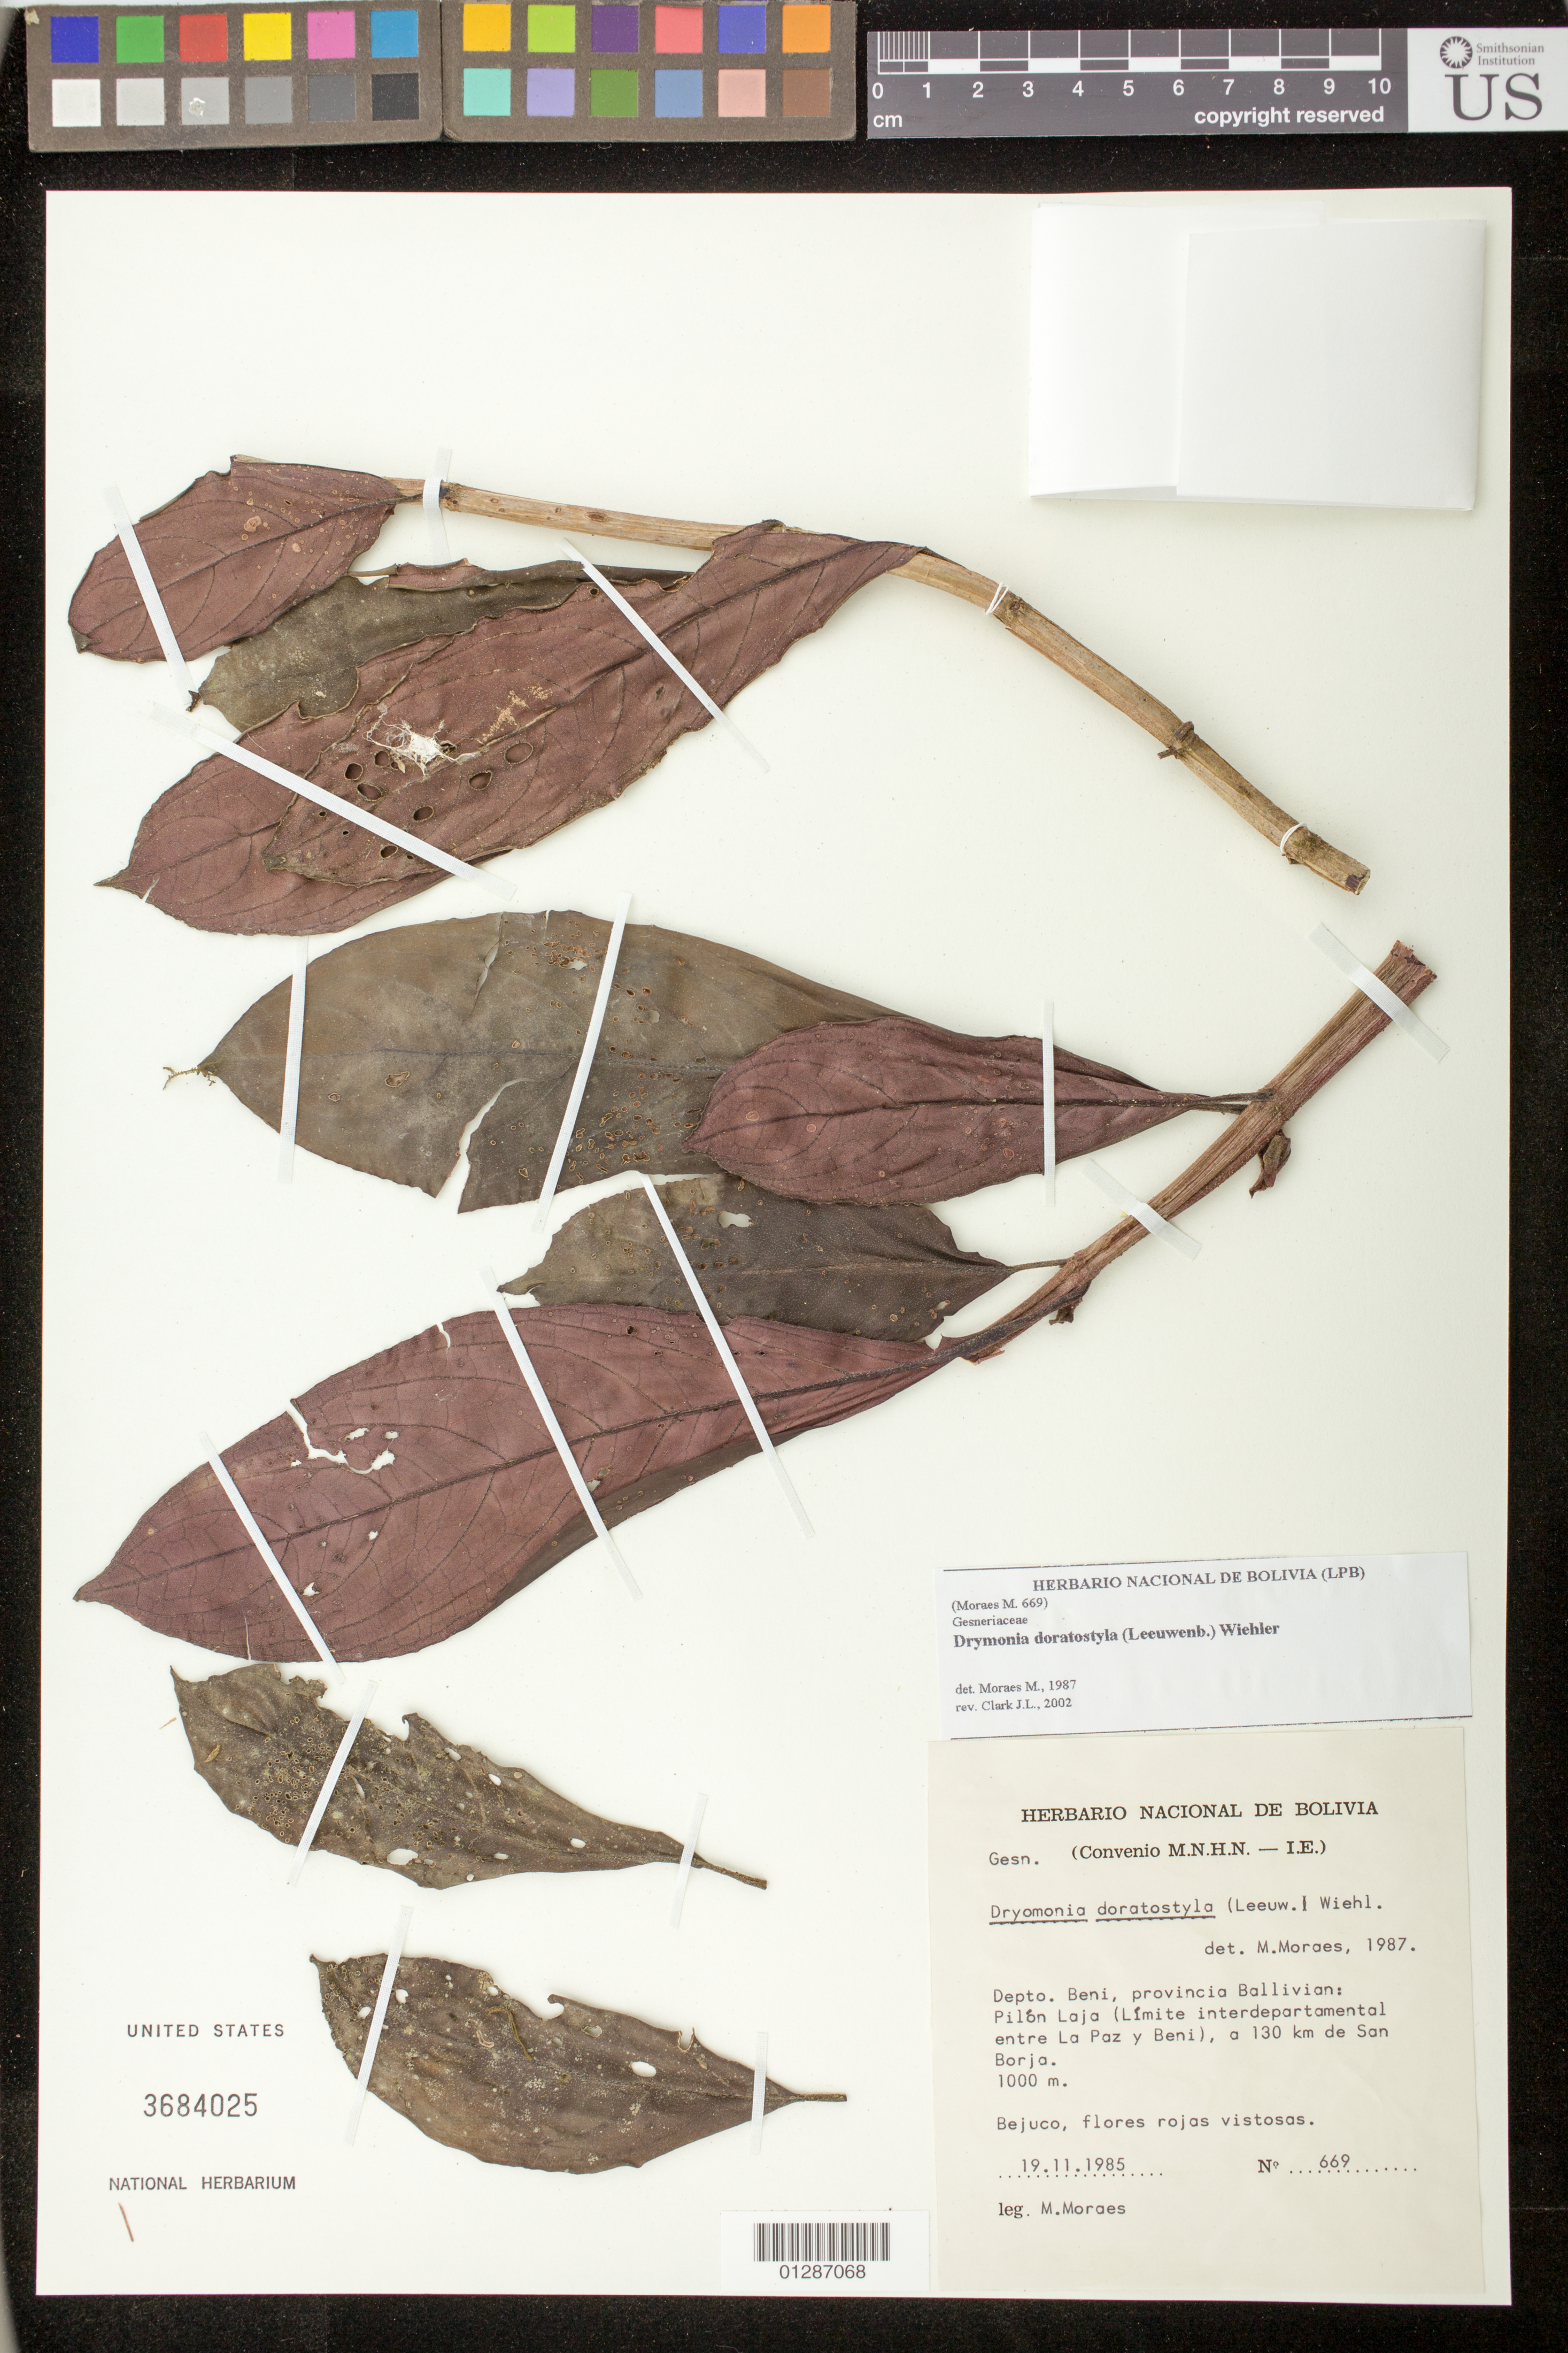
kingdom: Plantae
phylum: Tracheophyta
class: Magnoliopsida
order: Lamiales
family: Gesneriaceae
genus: Drymonia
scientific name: Drymonia doratostyla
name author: (Leeuwenb.) Wiehler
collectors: M. Moraes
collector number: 669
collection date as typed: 19 Nov 1985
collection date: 1985-11-19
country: Bolivia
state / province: Beni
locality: Prov. Ballivian; Pilon Laja, a 130 km de San Borja.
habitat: Vine.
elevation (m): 1000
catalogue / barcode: US 3684025